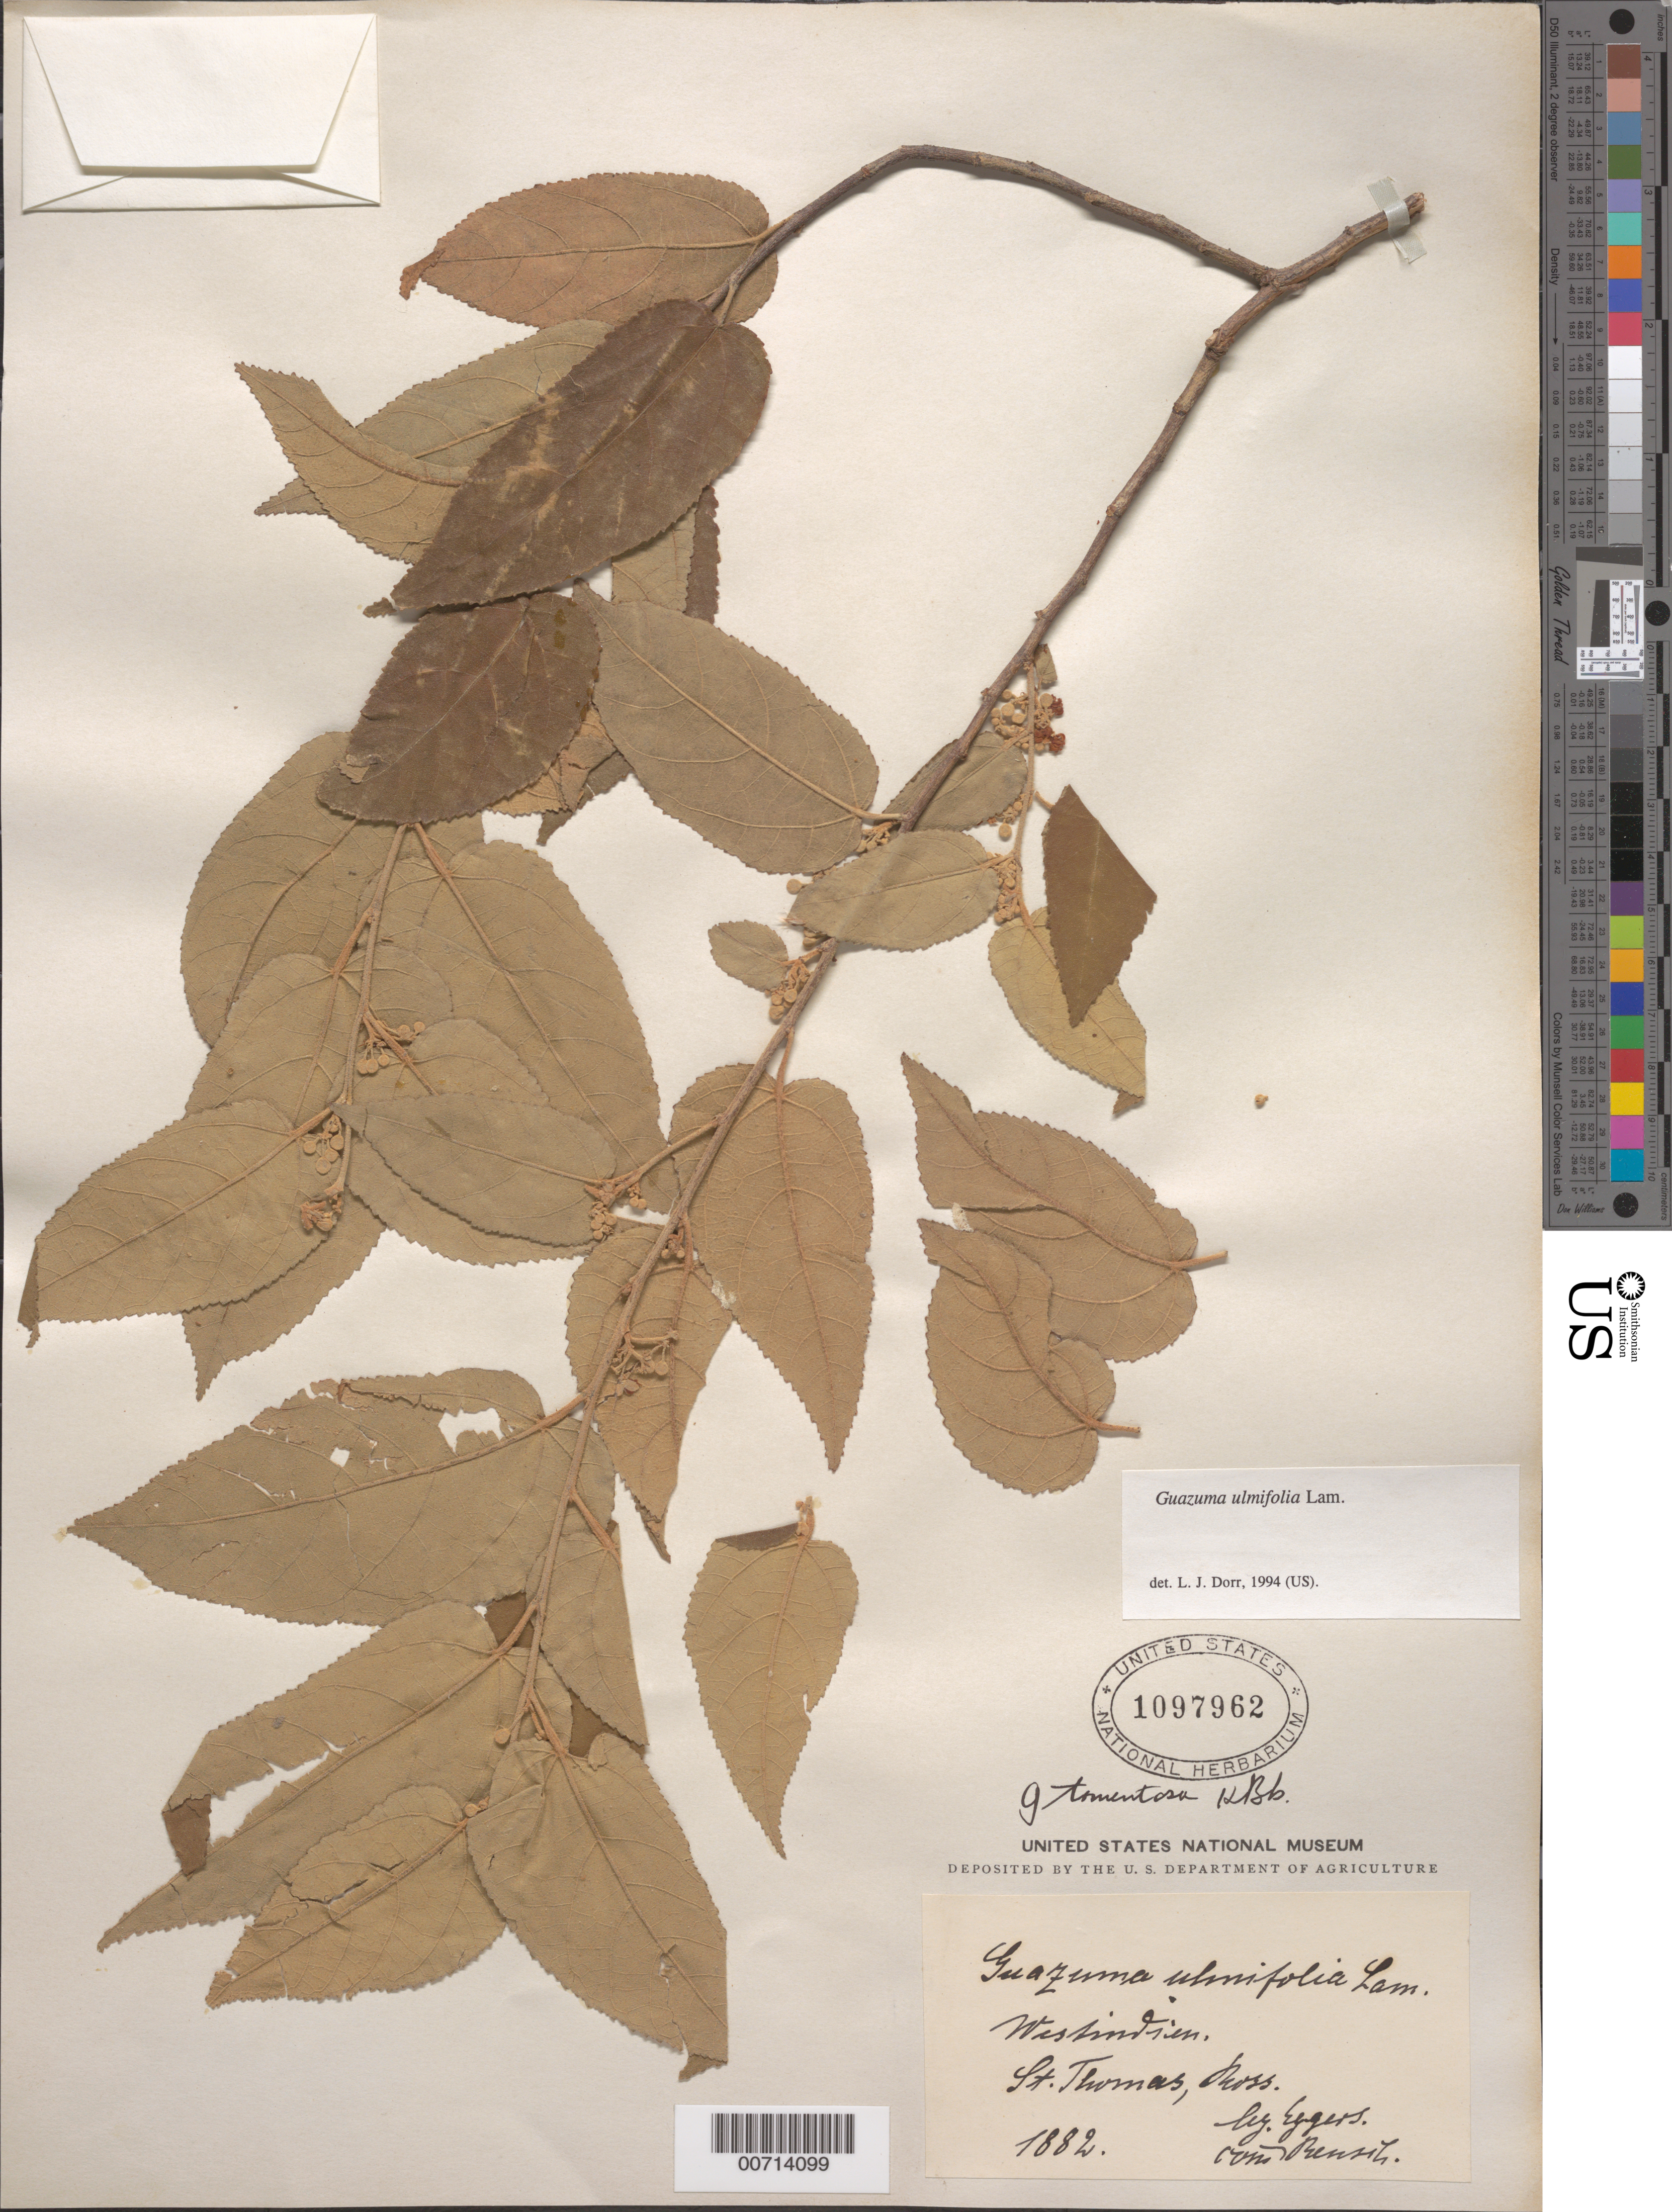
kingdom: Plantae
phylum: Tracheophyta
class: Magnoliopsida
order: Malvales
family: Malvaceae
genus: Guazuma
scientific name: Guazuma ulmifolia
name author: Lam.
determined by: Dorr, L. J., (BOT), Smithsonian Institution - National Museum of Natural History (UNITED STATES)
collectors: H. F. A. von Eggers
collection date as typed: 1882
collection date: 1882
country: U.S. Virgin Islands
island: St. Thomas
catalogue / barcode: US 1097962